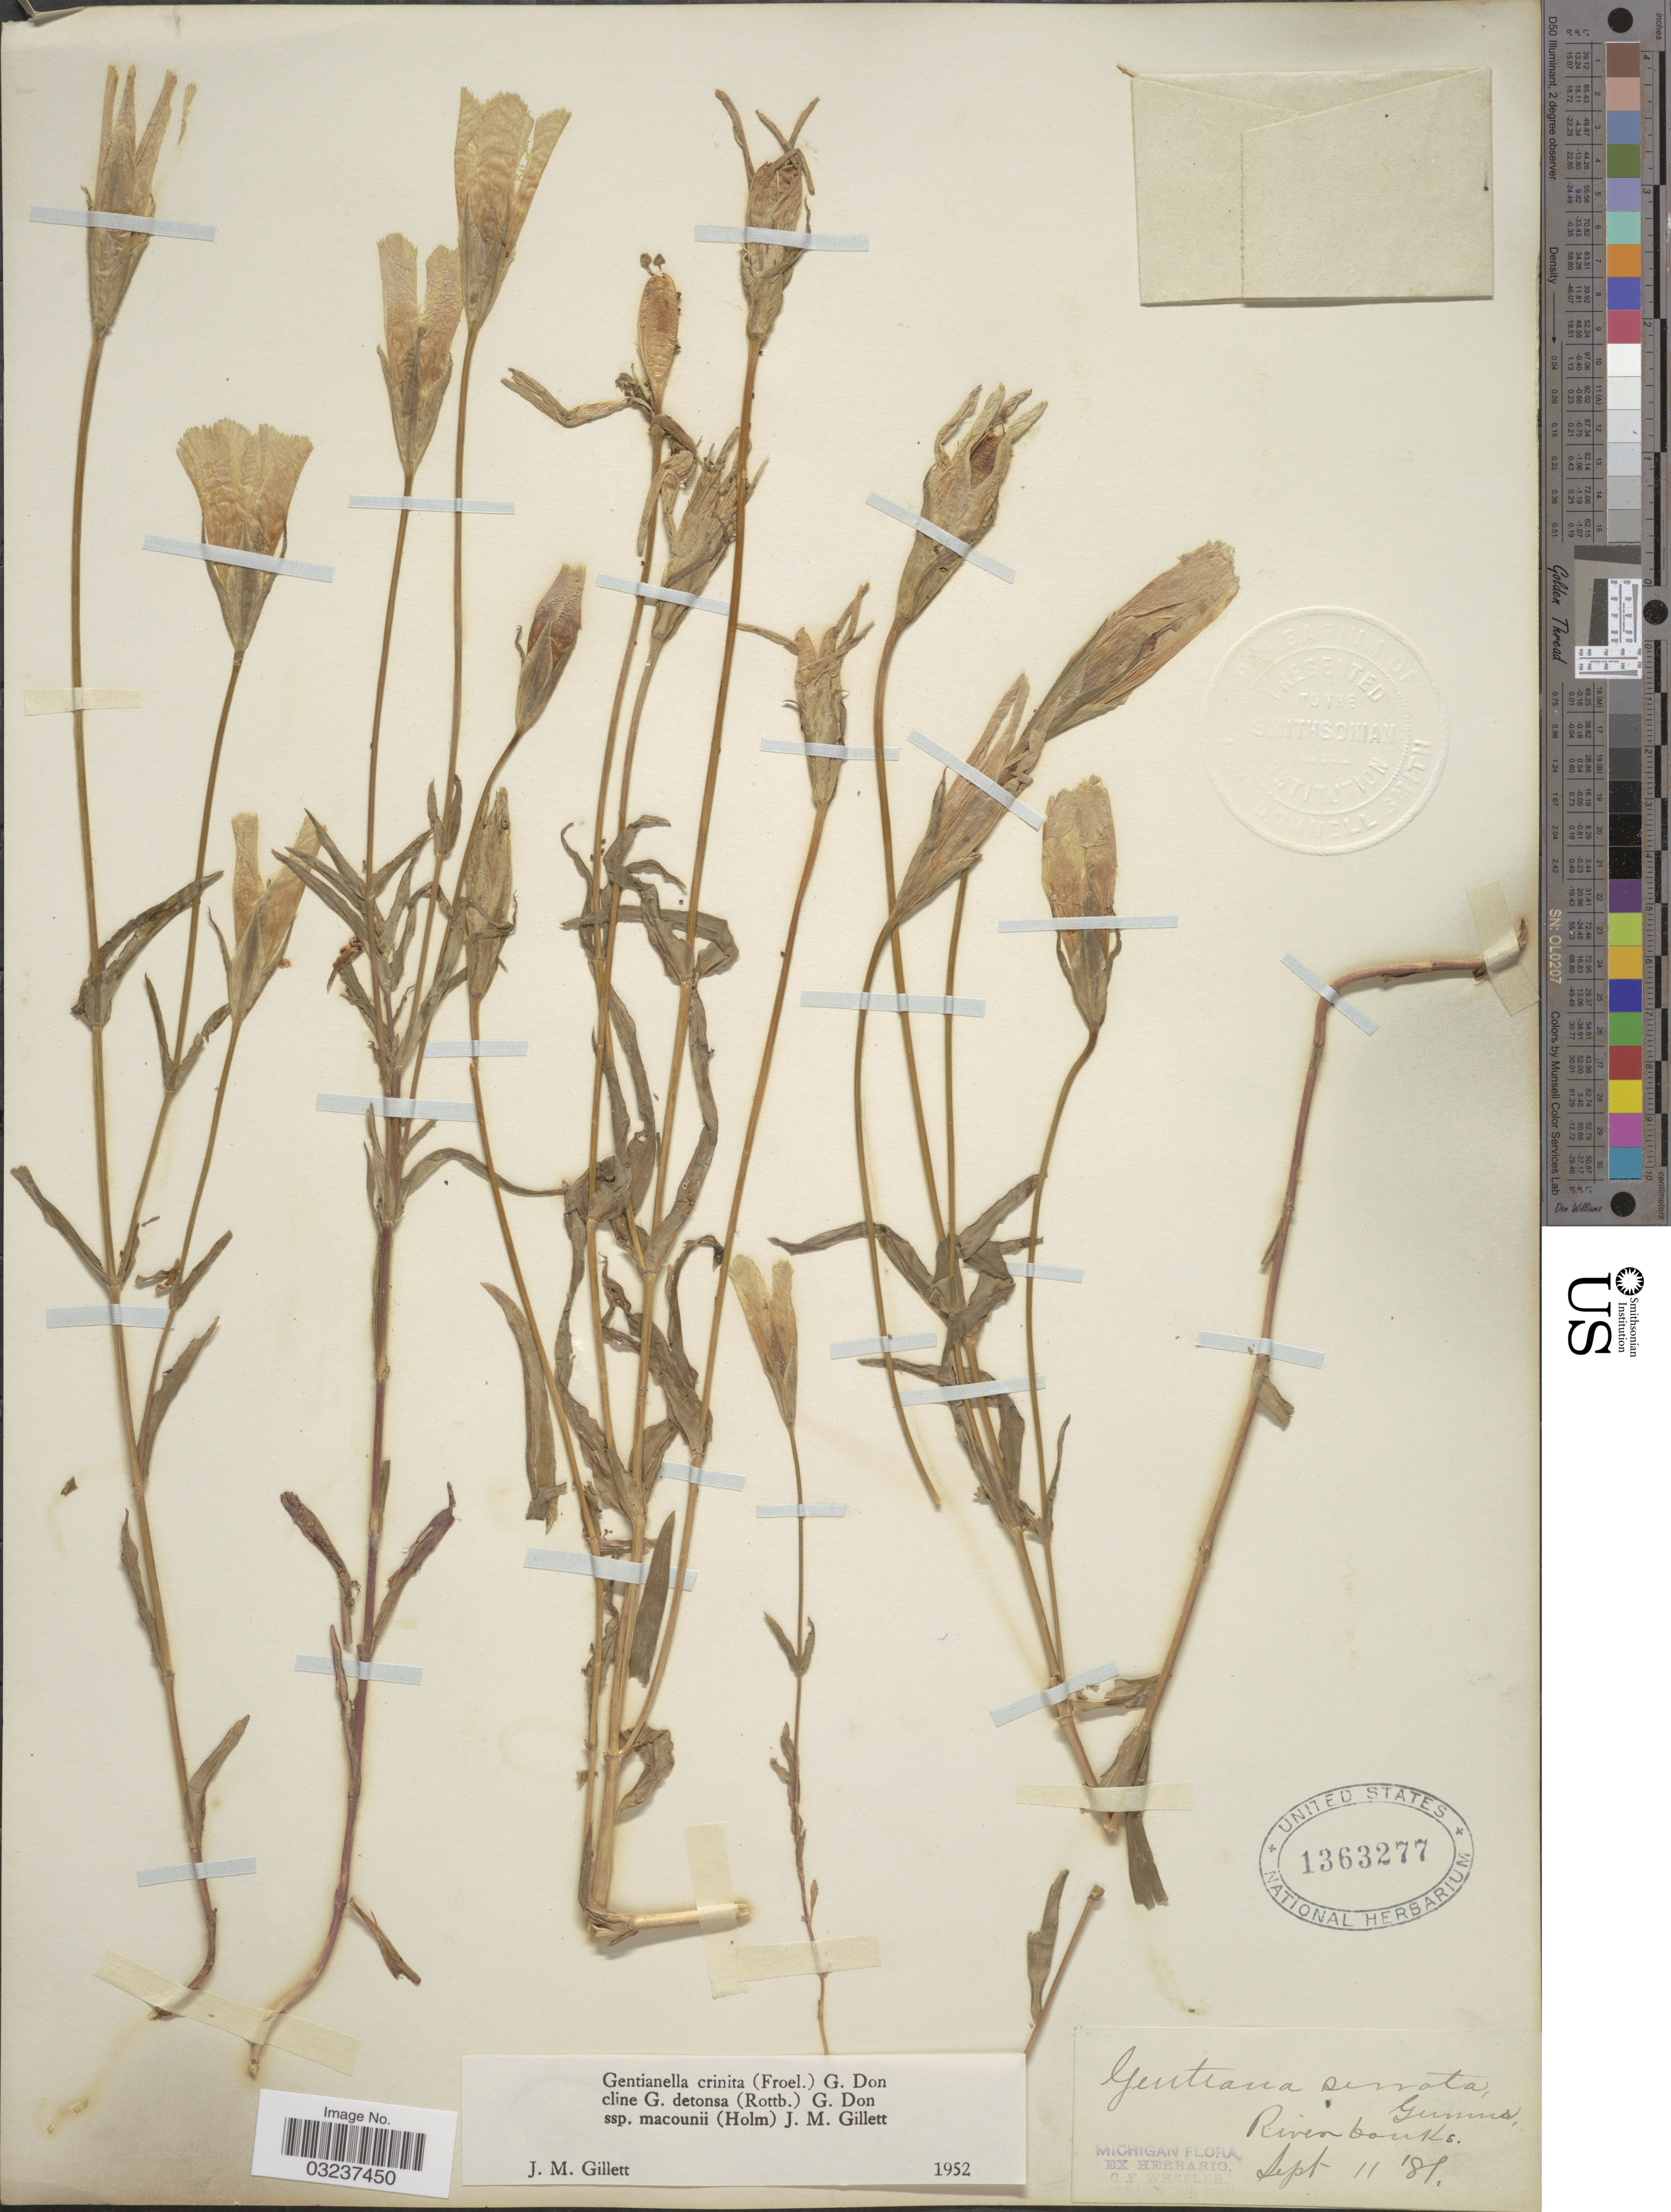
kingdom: Plantae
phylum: Tracheophyta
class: Magnoliopsida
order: Gentianales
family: Gentianaceae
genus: Gentianella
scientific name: Gentianella crinita subsp. macounii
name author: (Holm) J.M. Gillett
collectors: Ex Herb. C. F. Wheeler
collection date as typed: Transcribed d/m/y: 11/9/81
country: United States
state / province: Michigan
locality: River banks.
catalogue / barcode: US 1363277